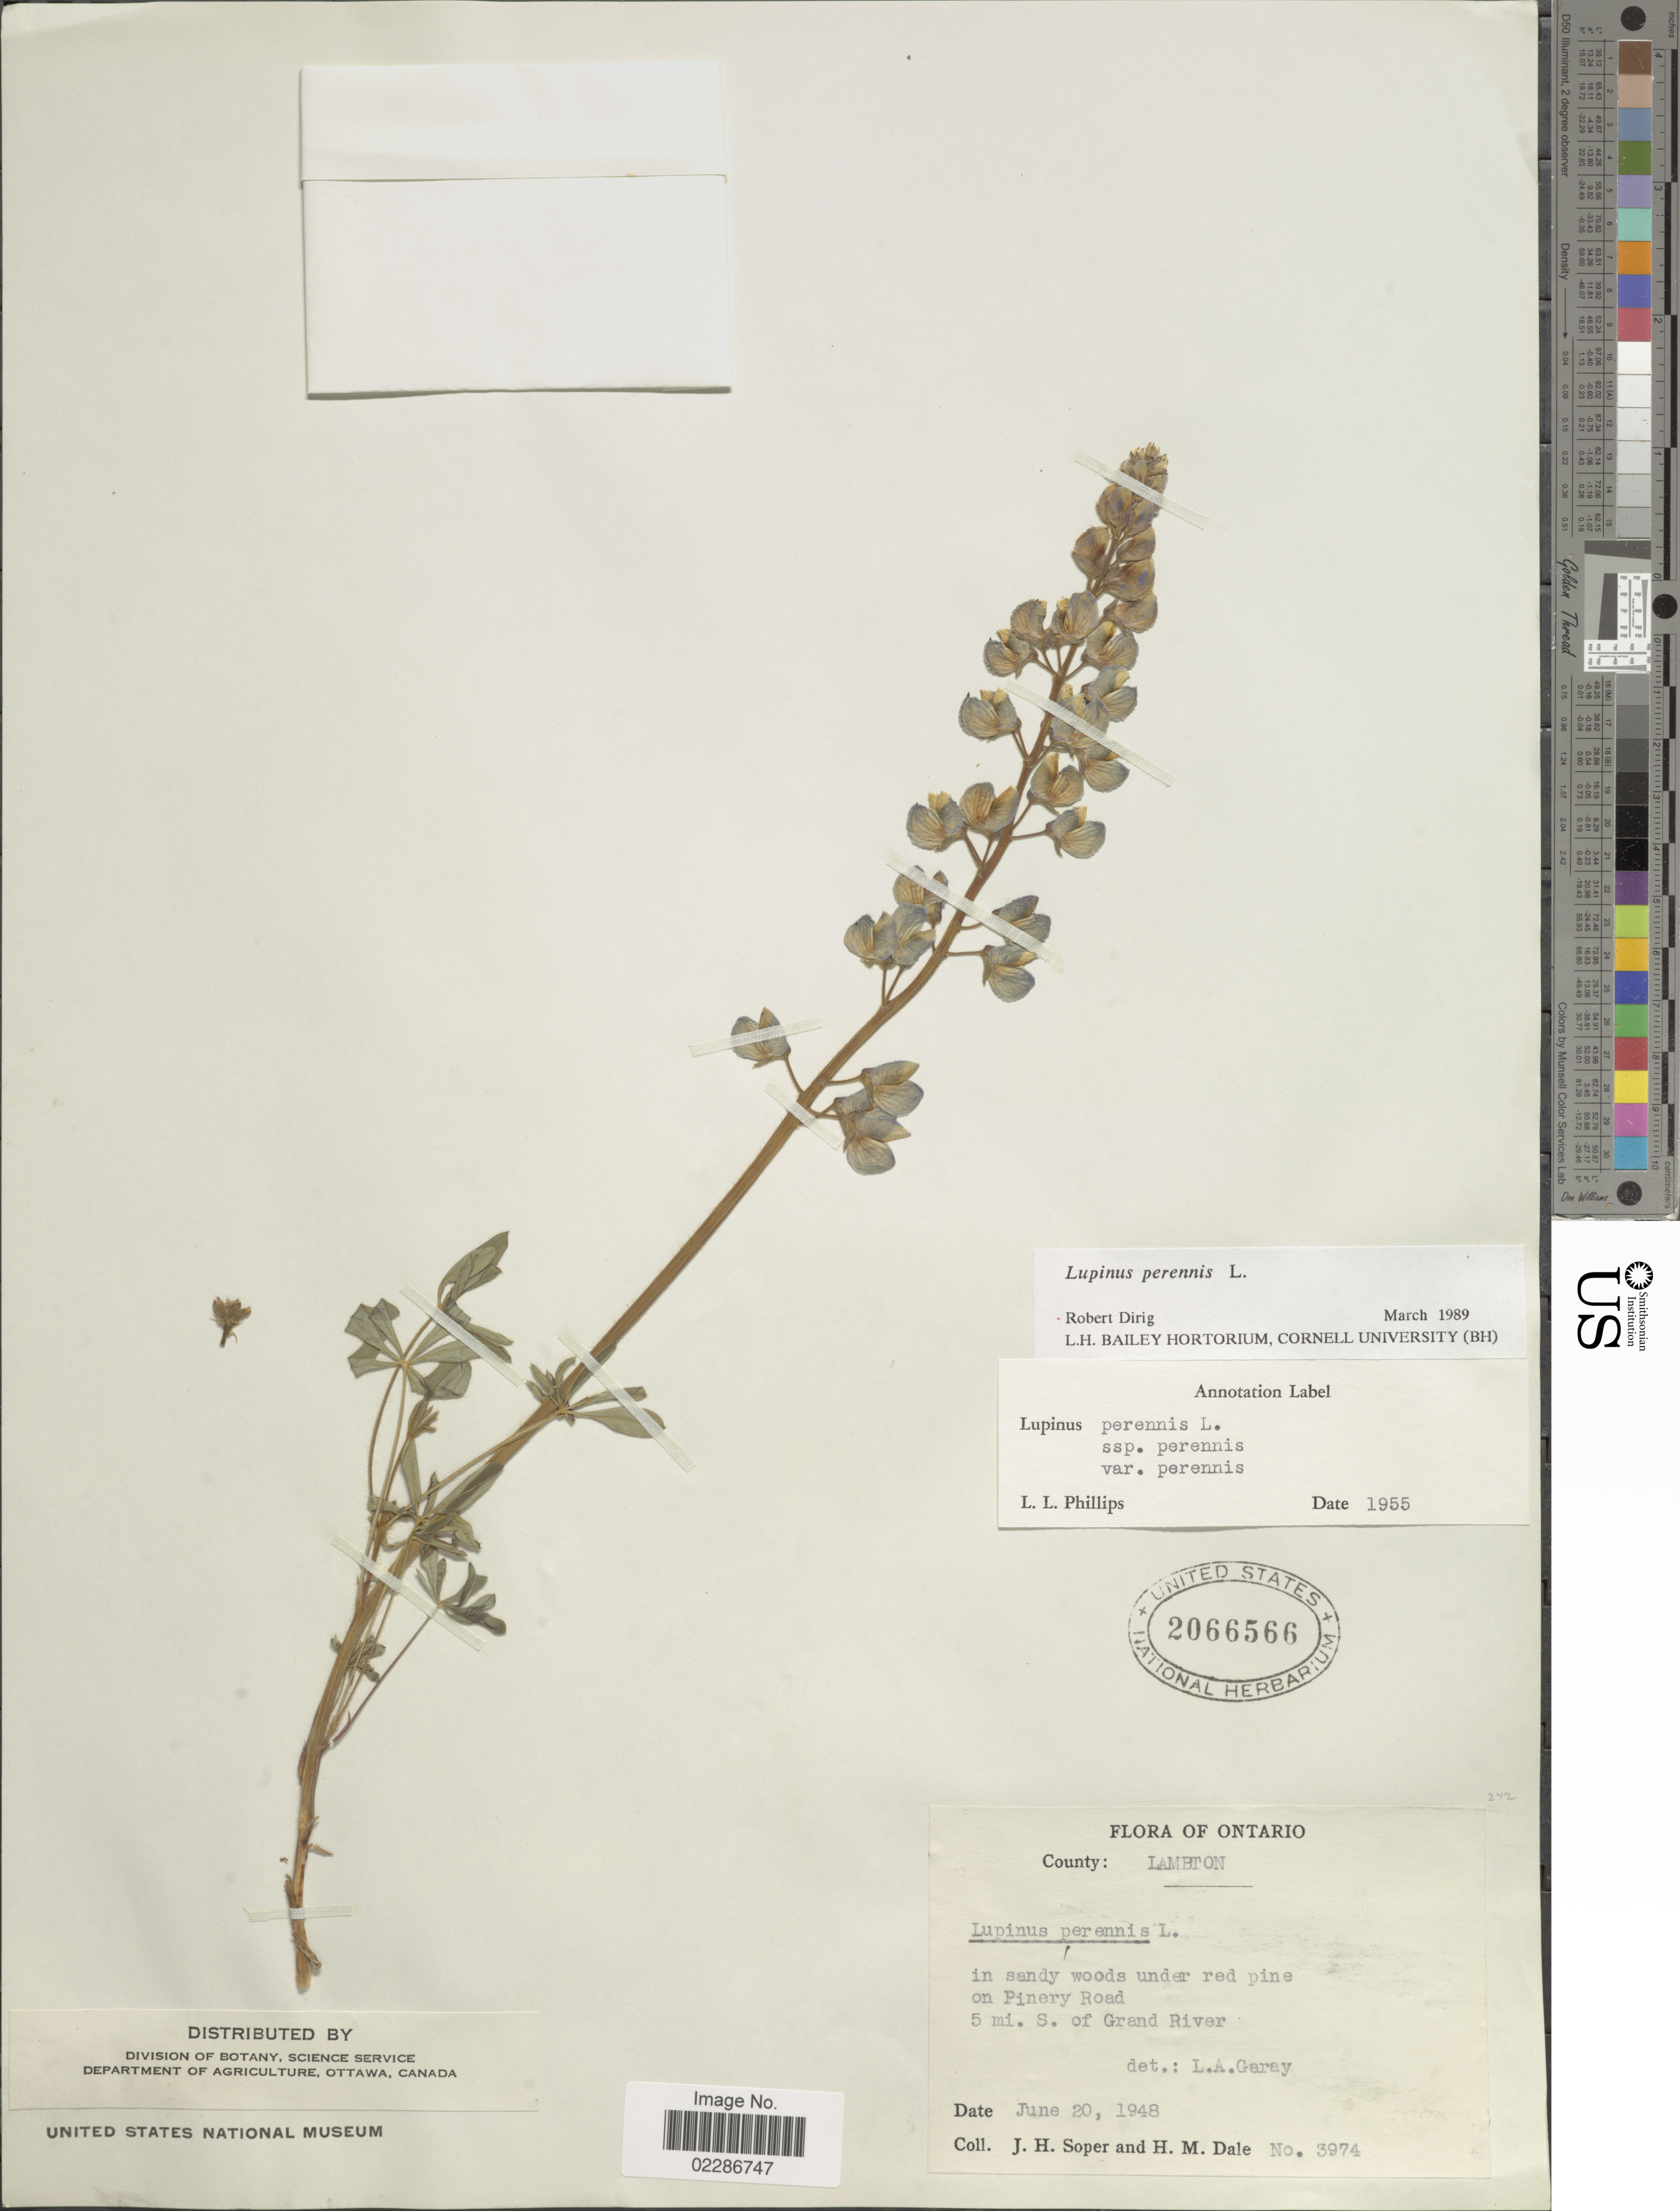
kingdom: Plantae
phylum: Tracheophyta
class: Magnoliopsida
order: Fabales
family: Fabaceae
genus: Lupinus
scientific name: Lupinus perennis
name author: L.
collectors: J. H. Soper & H. M. Dale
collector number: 3974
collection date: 1948-06-20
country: Canada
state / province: Ontario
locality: Lambton, in sandy woods under red pine on Pinery Road, 5 mi S of Grand River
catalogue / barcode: US 2066566